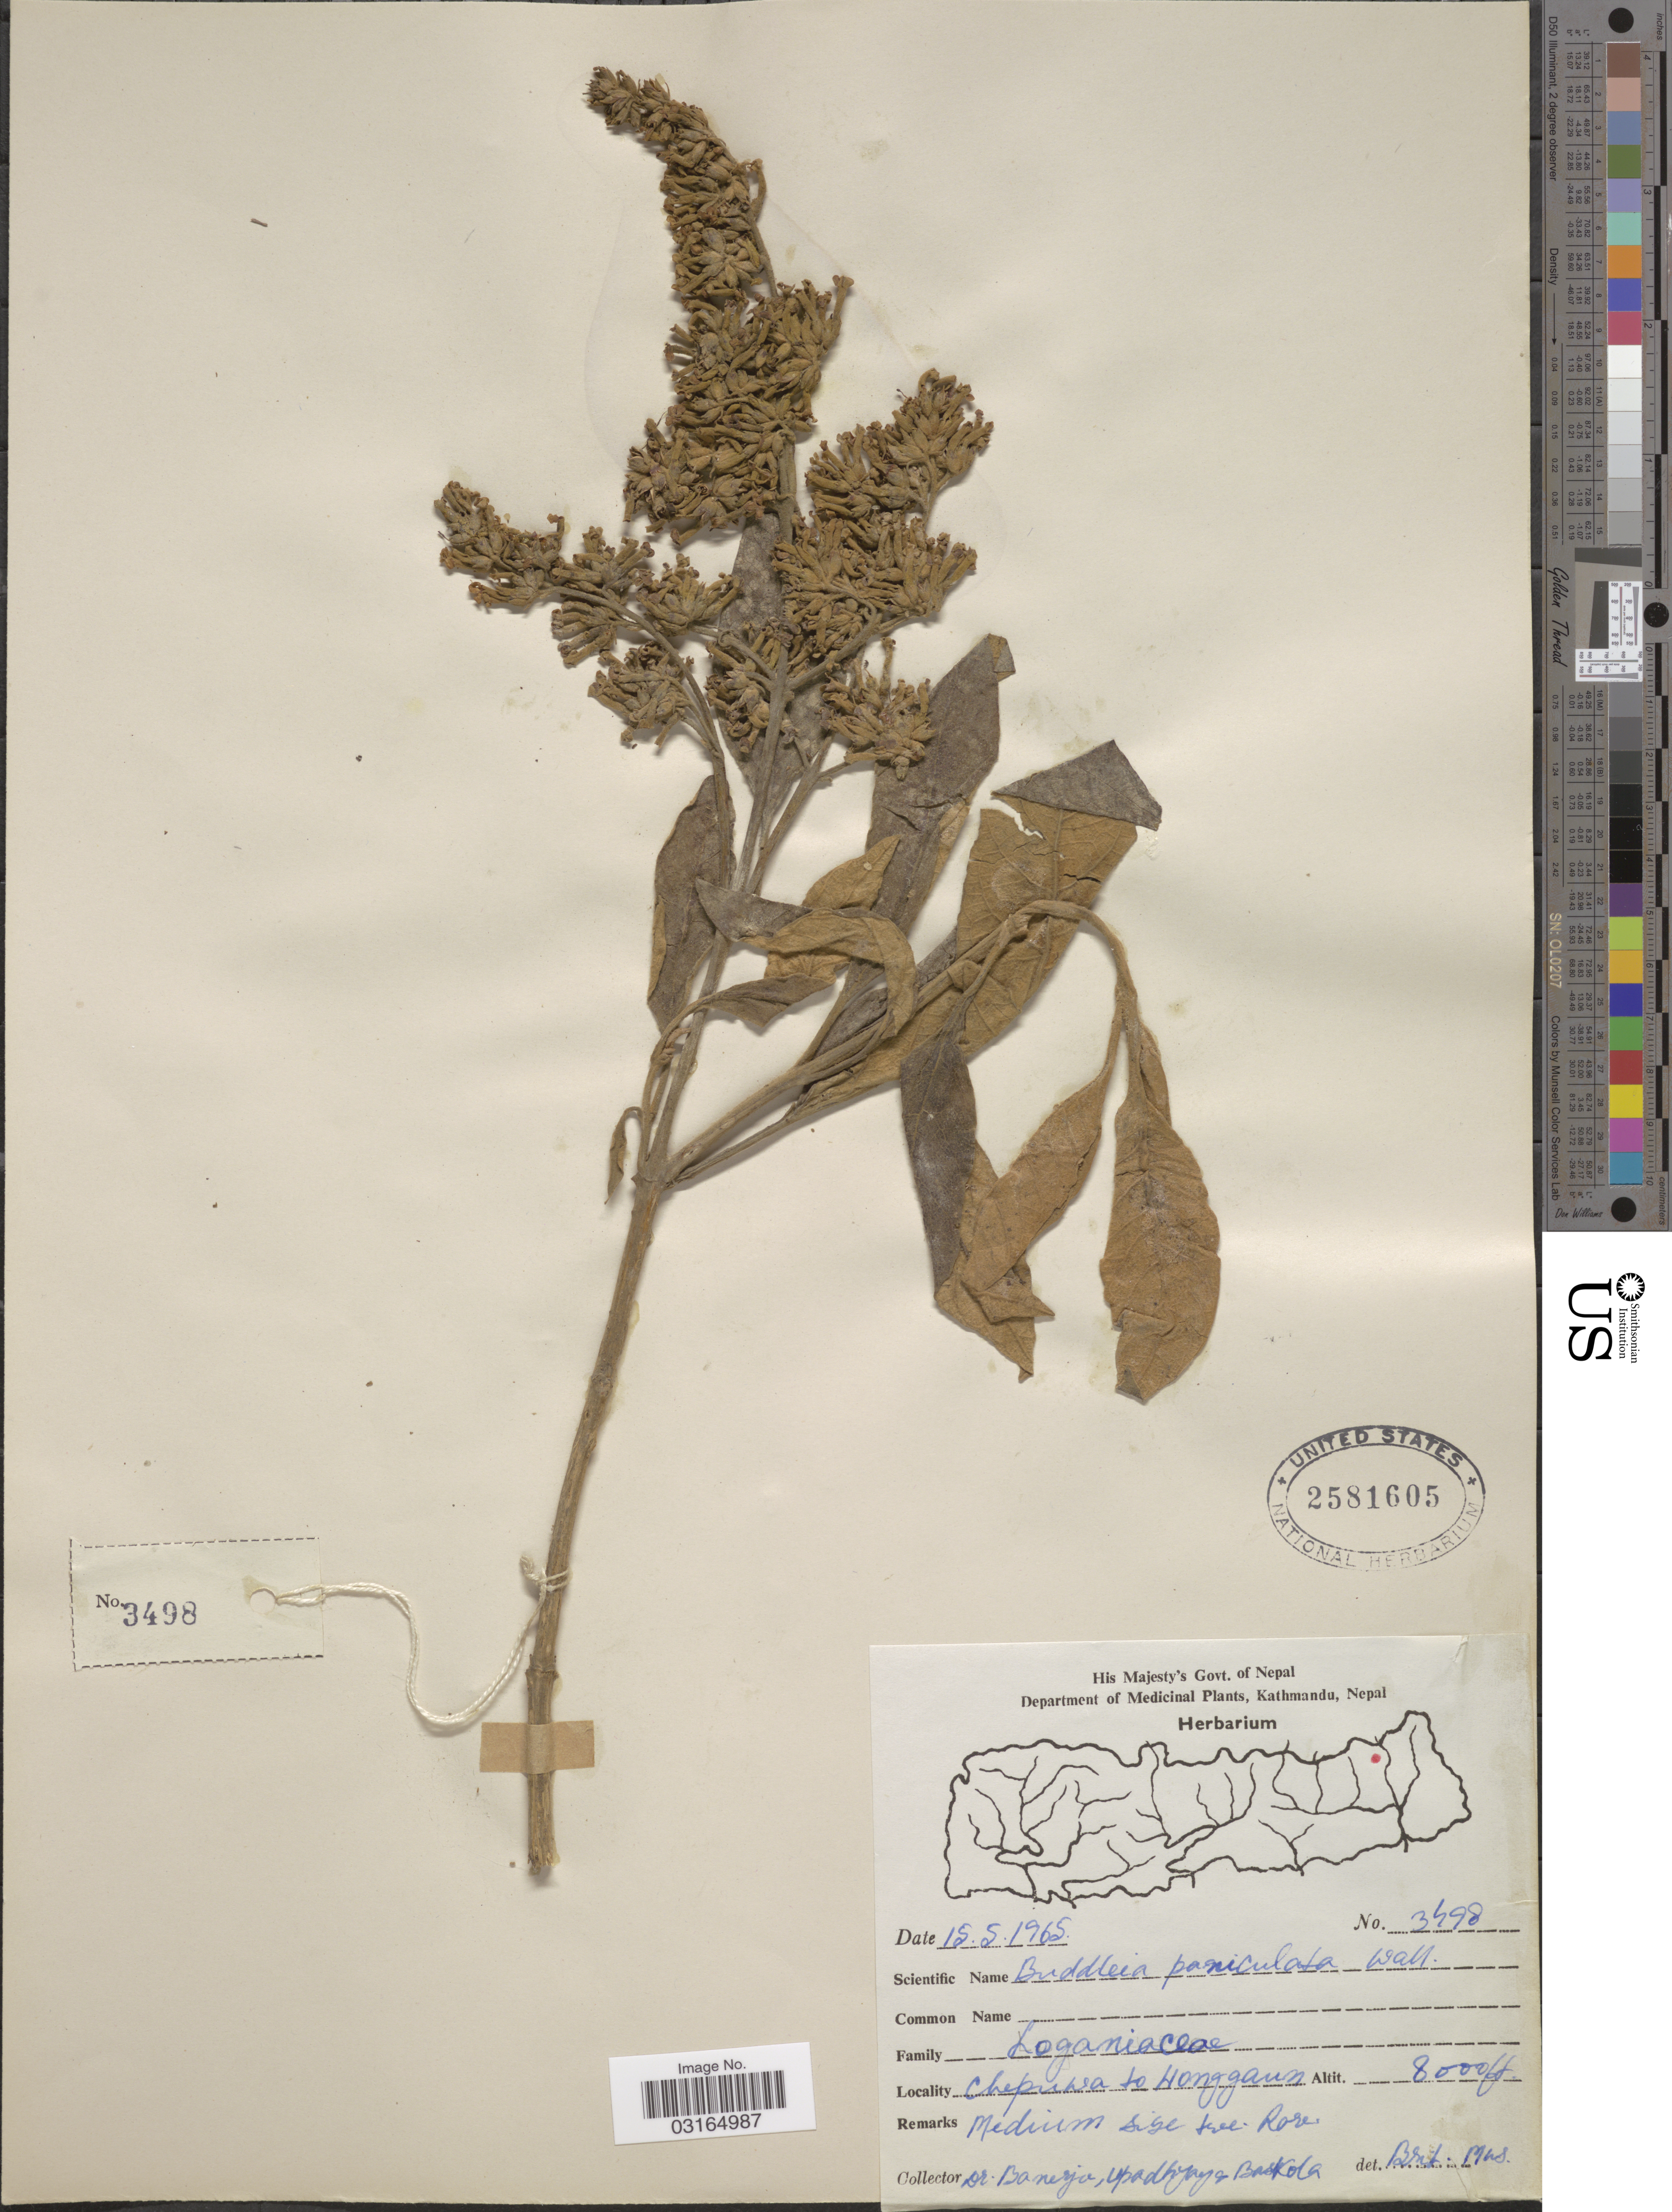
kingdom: Plantae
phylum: Tracheophyta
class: Magnoliopsida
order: Lamiales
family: Scrophulariaceae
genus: Buddleja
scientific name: Buddleja paniculata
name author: Wall.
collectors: -. Banerjee, Upadhyay, -- & Baskola, --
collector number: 3498*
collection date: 1965-05-15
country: Nepal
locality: Chepuwa to Honggaun.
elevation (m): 2438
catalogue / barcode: US 2581605